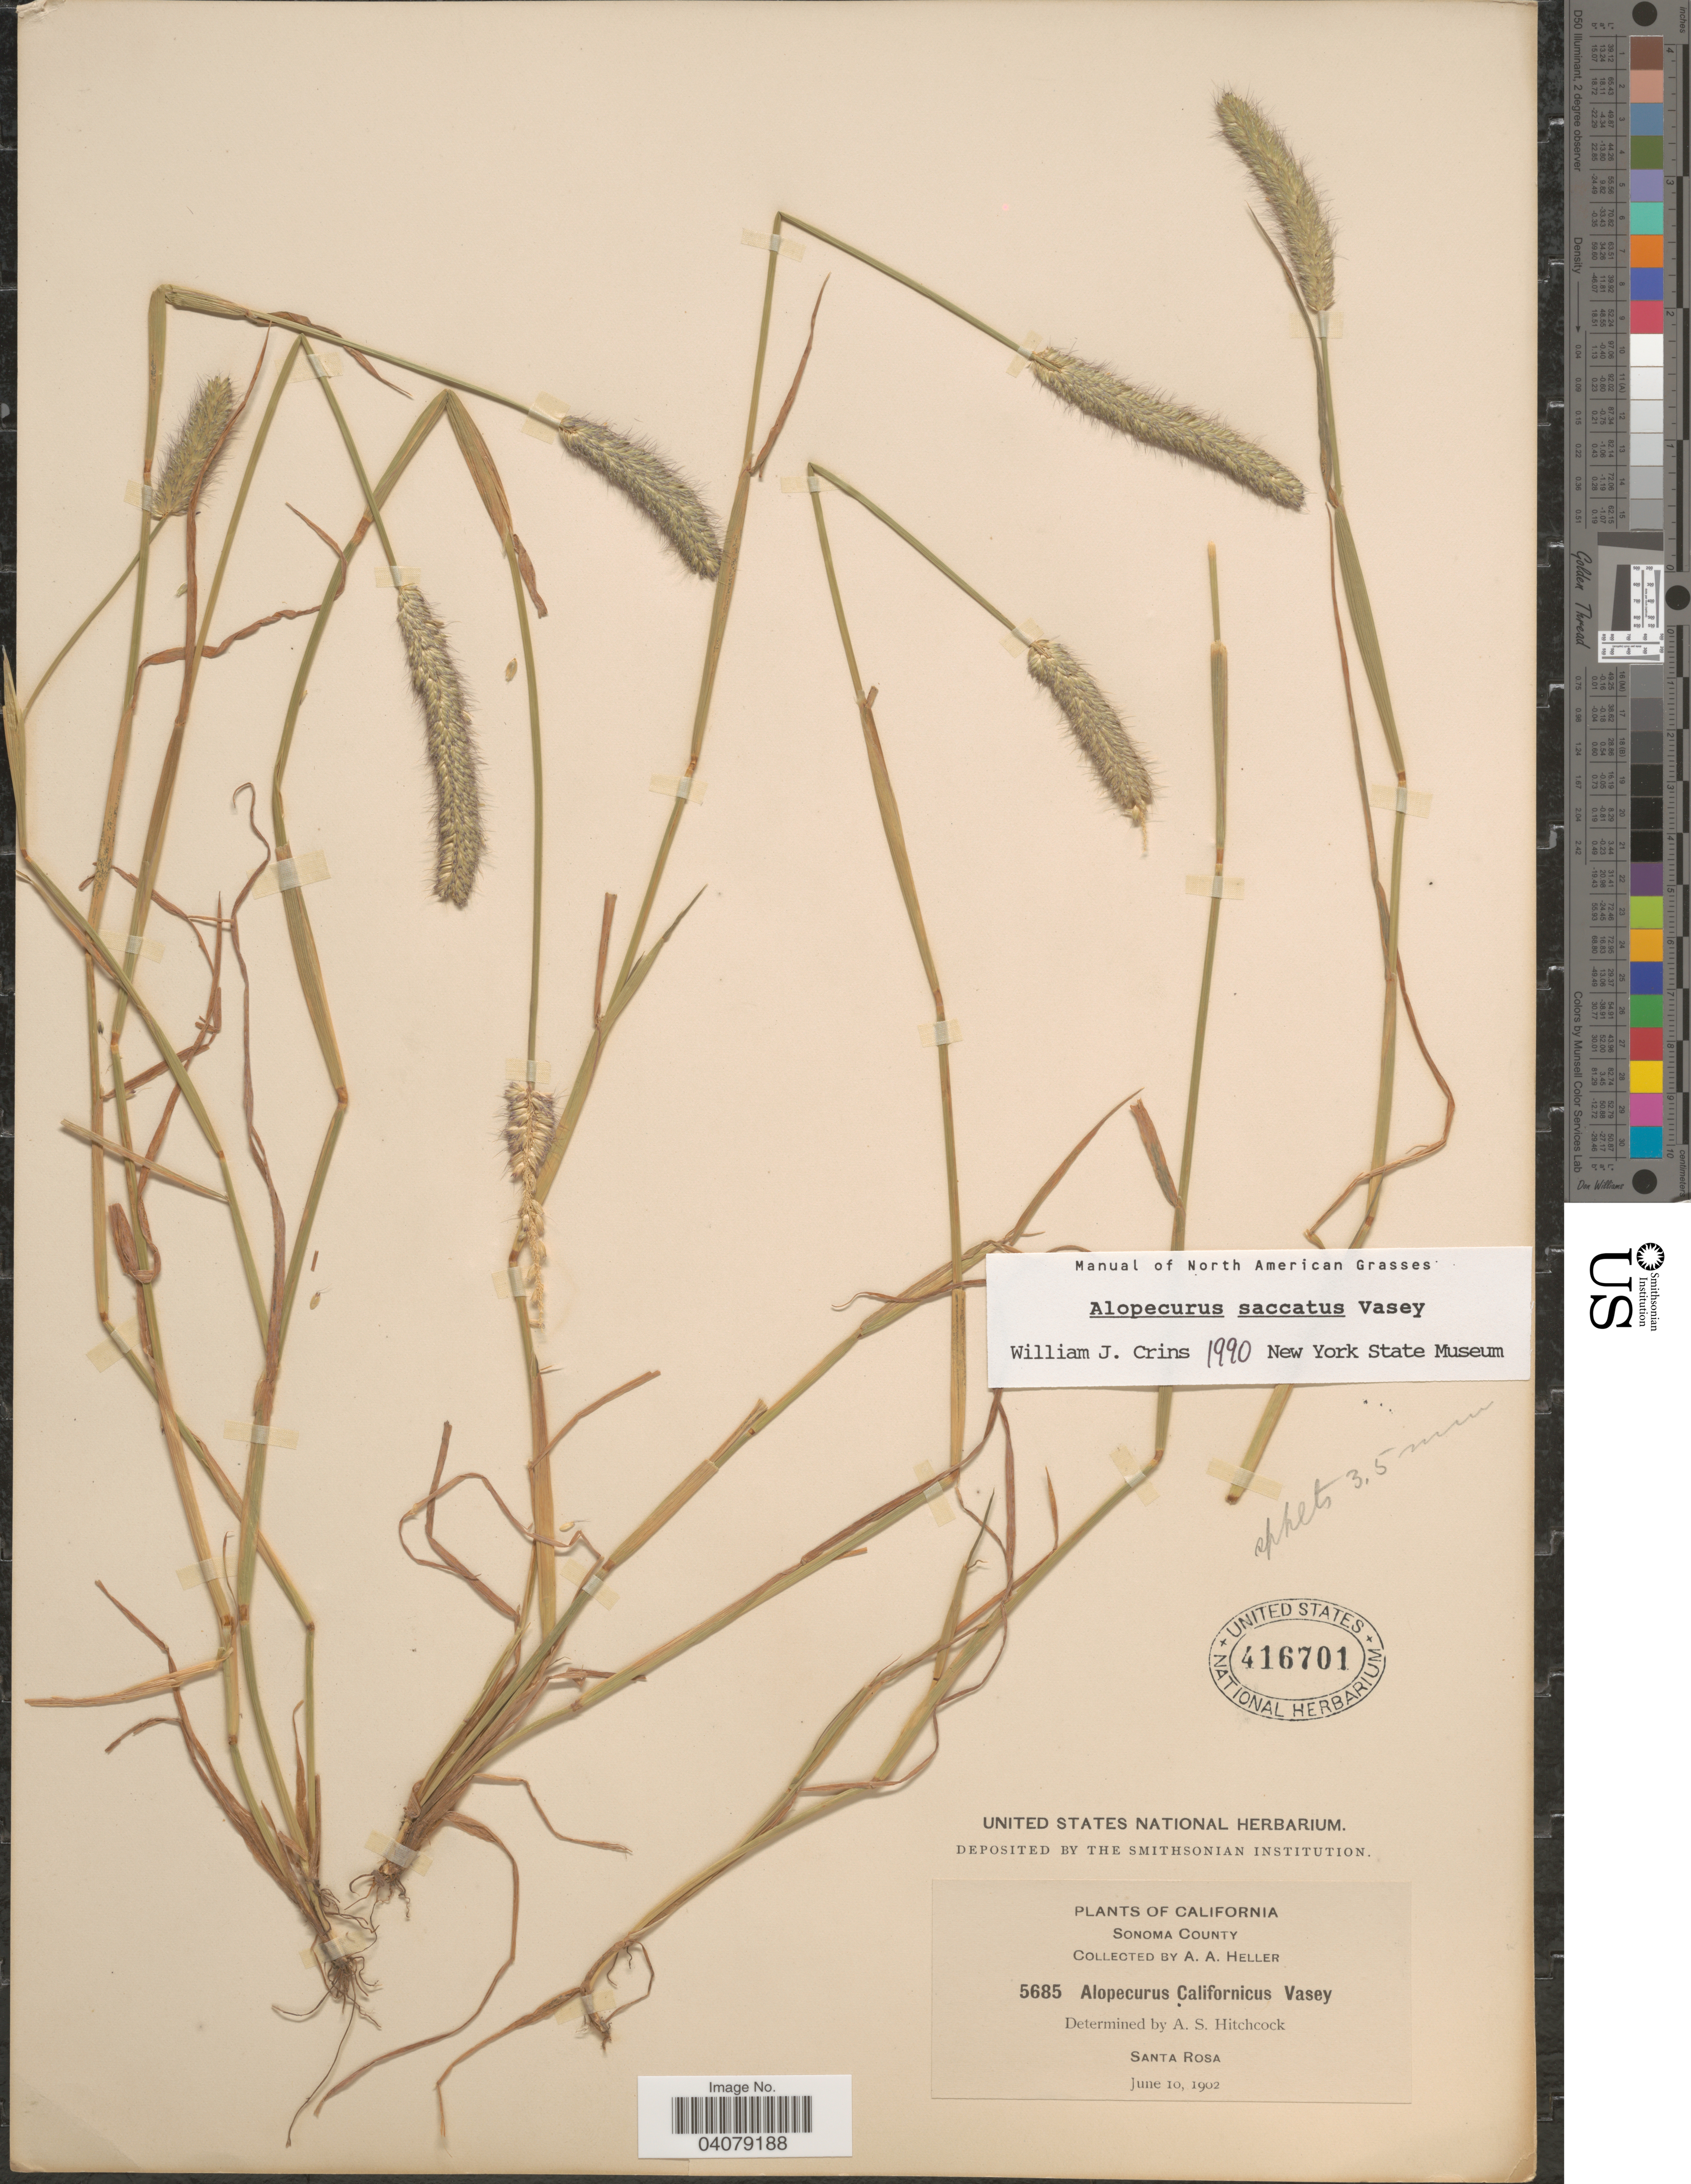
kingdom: Plantae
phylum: Tracheophyta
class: Liliopsida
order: Poales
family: Poaceae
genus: Alopecurus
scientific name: Alopecurus saccatus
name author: Vasey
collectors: A. A. Heller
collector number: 5685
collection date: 1902-06-10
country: United States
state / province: California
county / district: Sonoma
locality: Sonoma County. Santa Rosa.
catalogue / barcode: US 416701